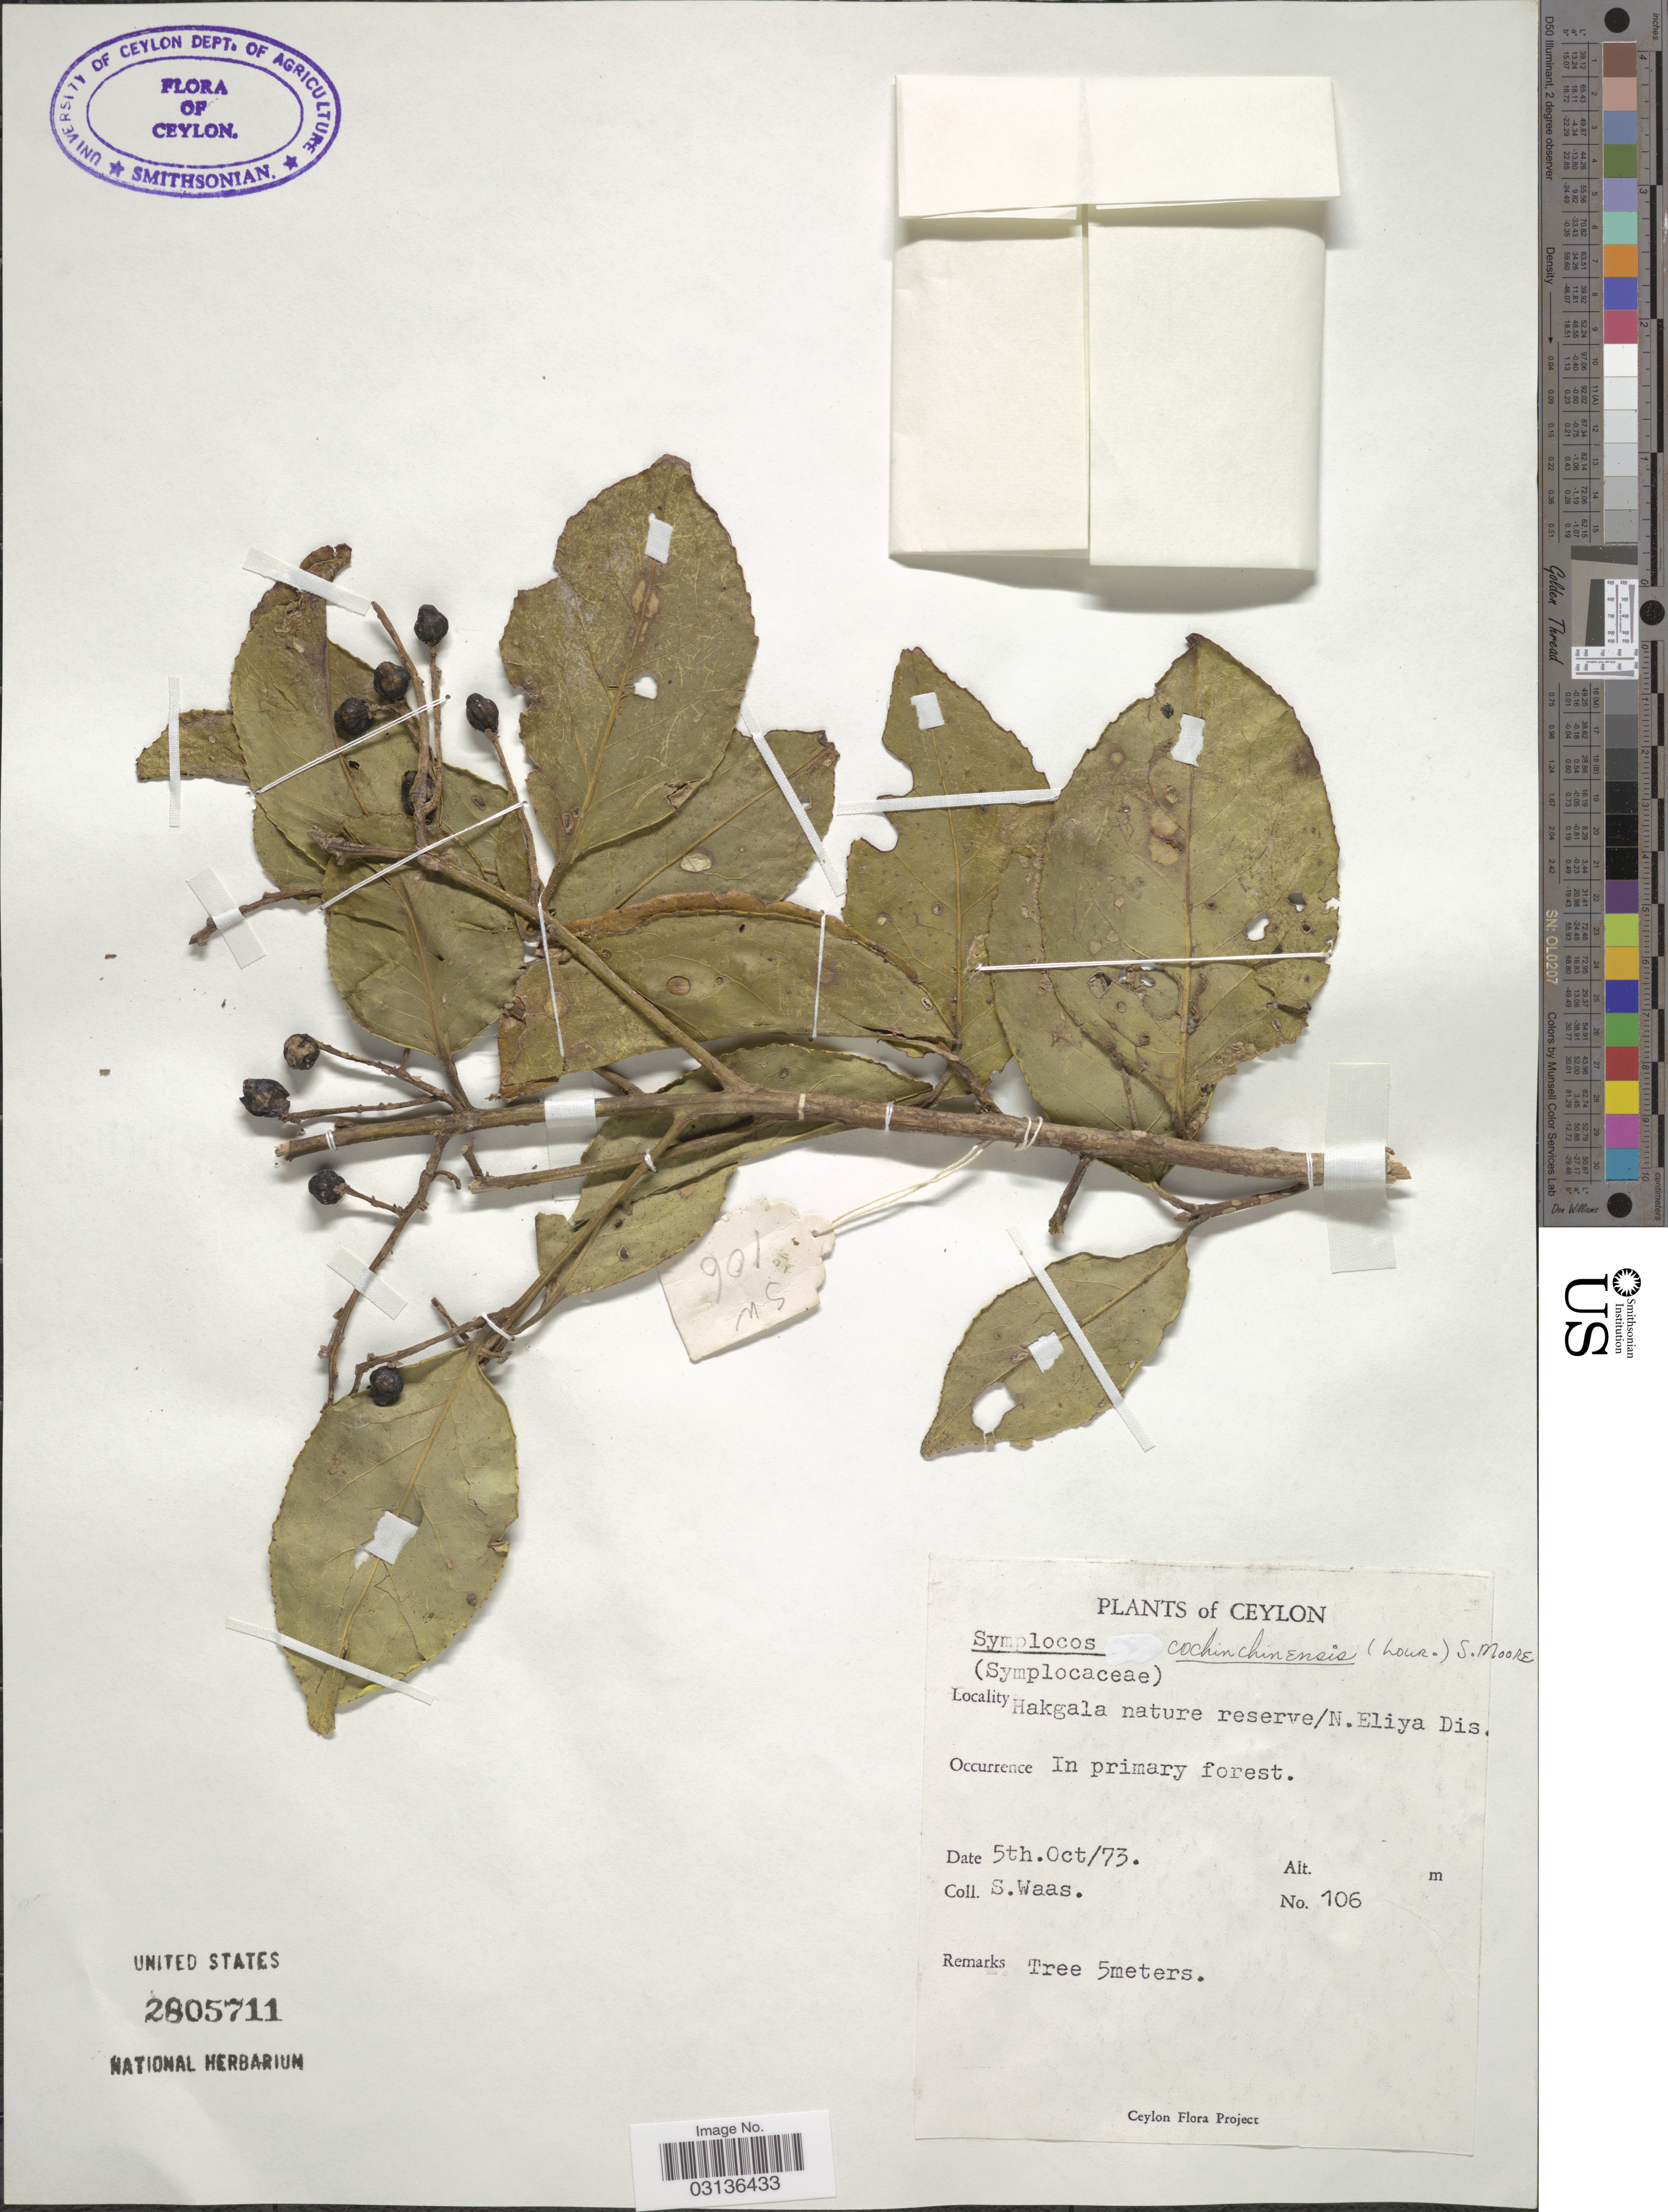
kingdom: Plantae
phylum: Tracheophyta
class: Magnoliopsida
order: Ericales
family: Symplocaceae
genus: Symplocos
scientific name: Symplocos cochinchinensis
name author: (Lour.) S. Moore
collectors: S. Waas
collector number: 106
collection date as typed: Transcribed d/m/y: 5/10/73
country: Sri Lanka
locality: Ceylon. Hakgala nature reserve/N. Eliya Dis.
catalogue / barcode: US 2805711